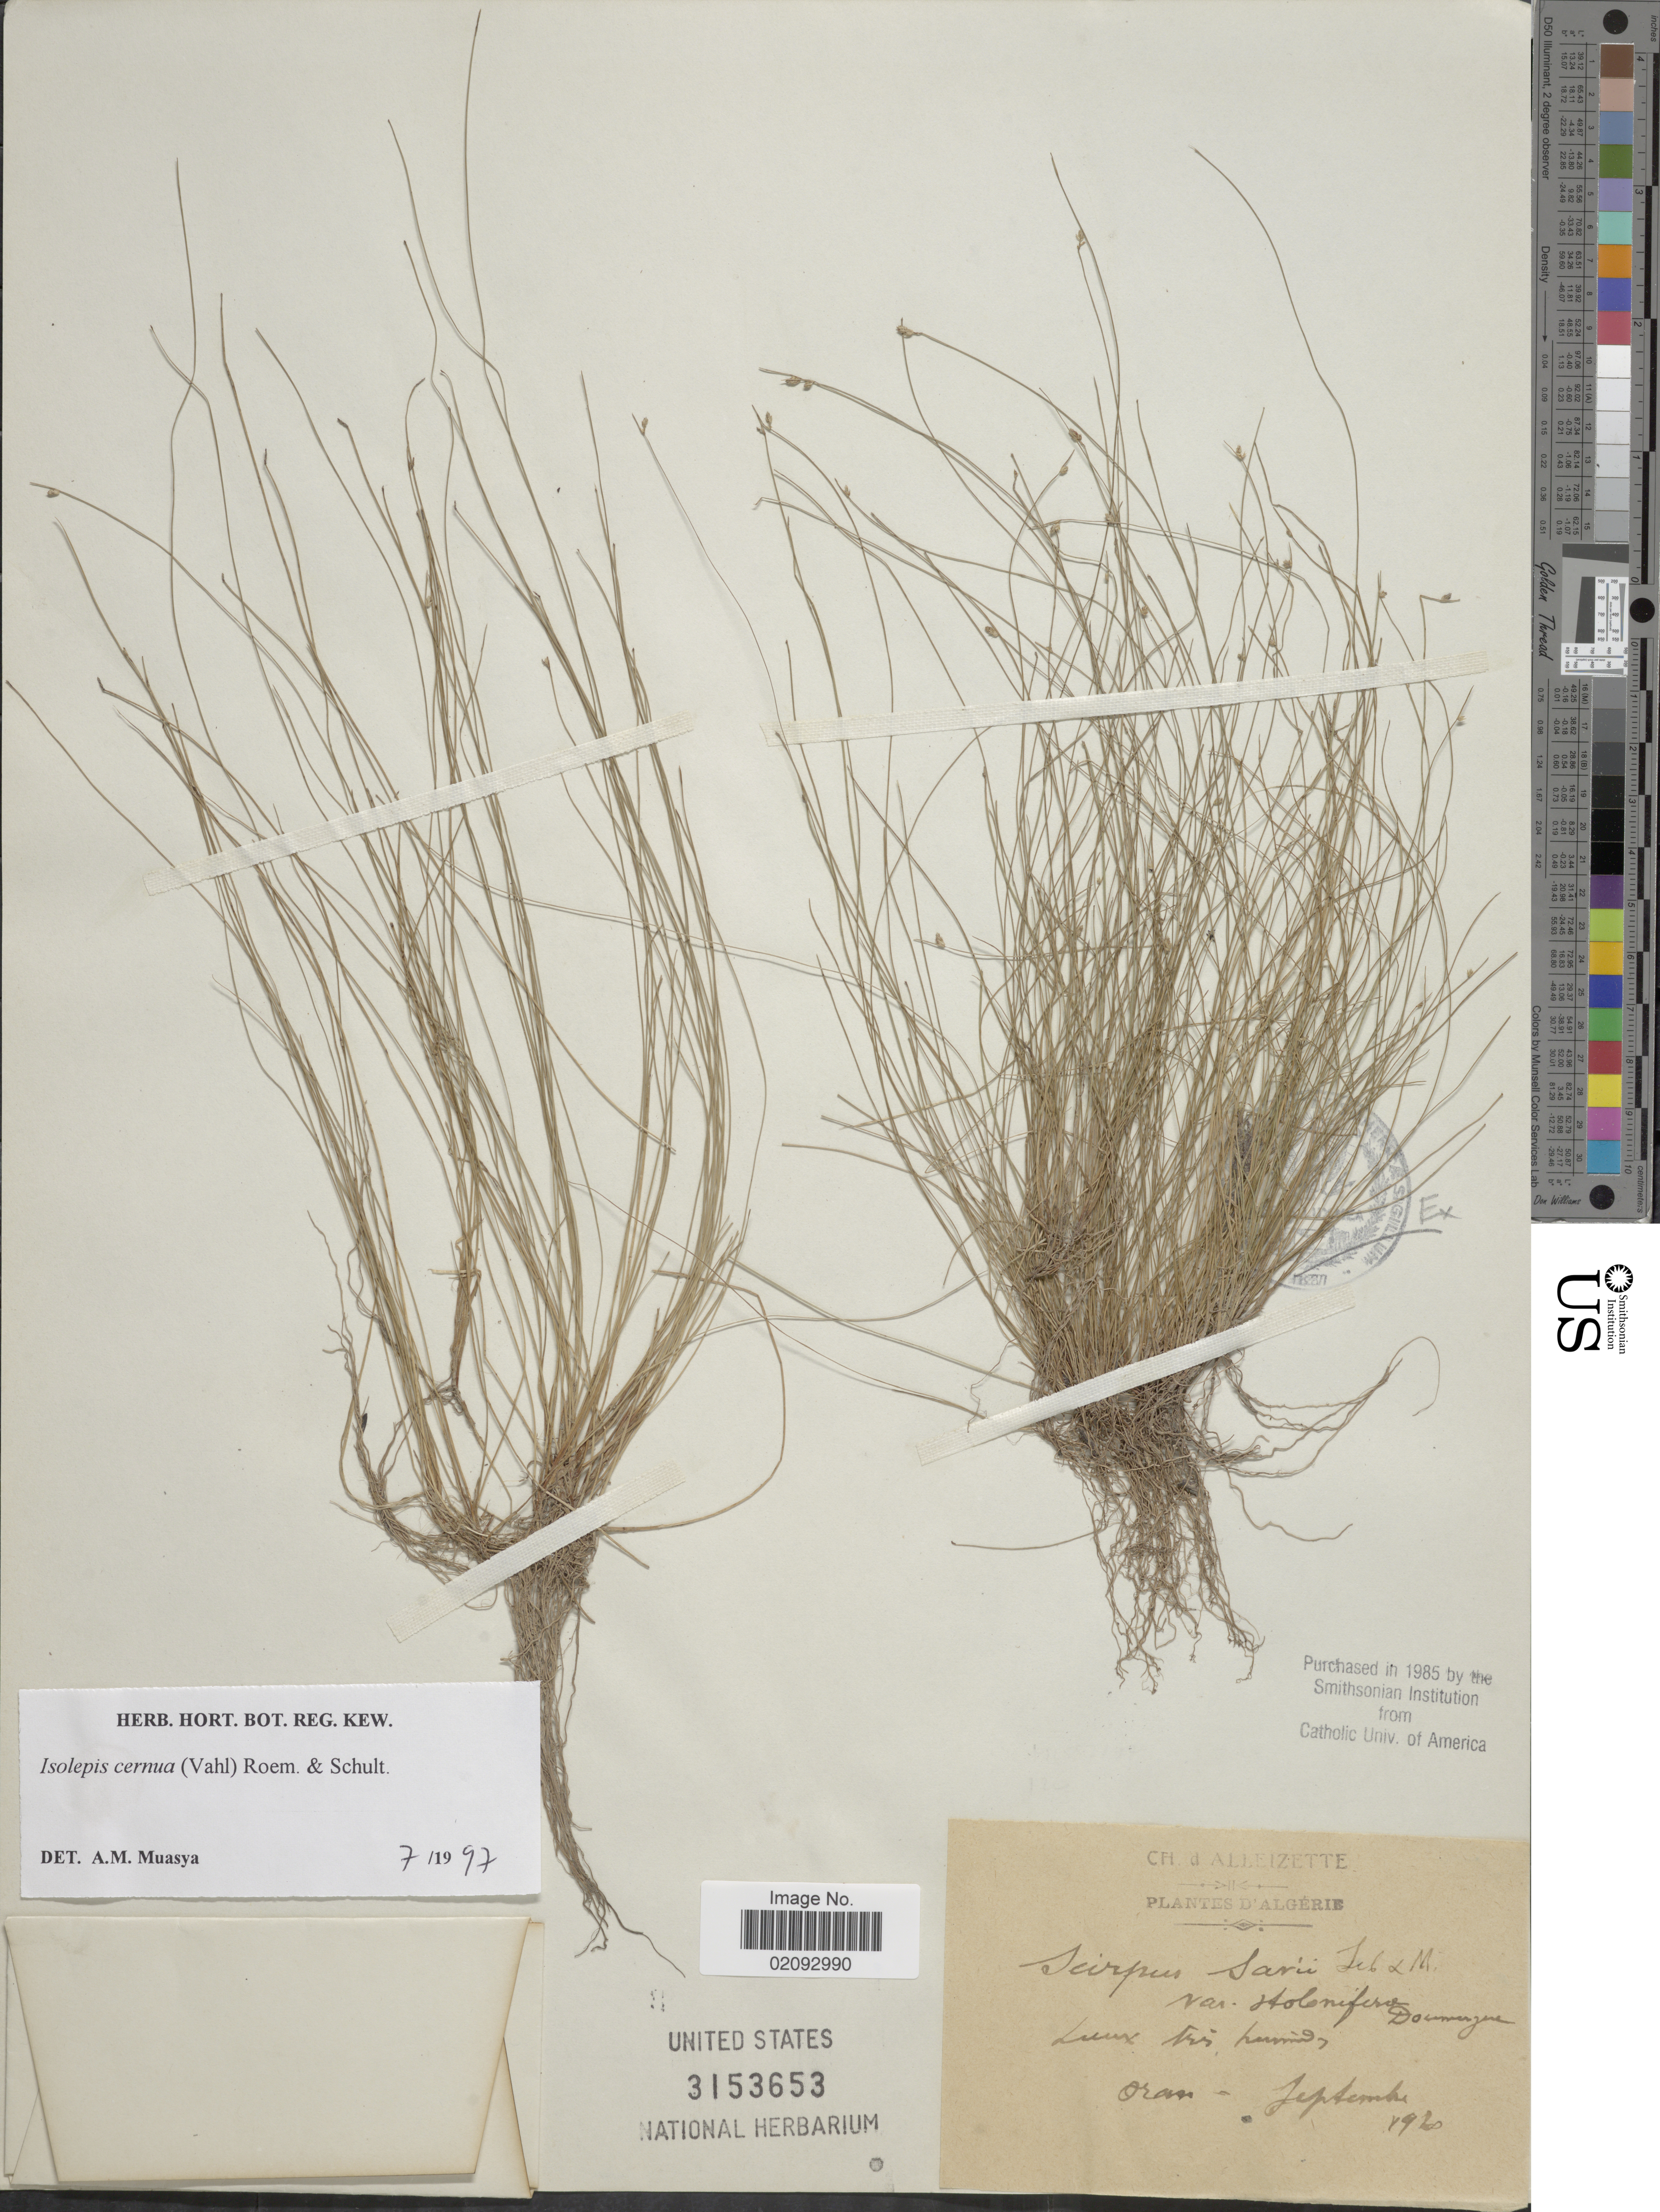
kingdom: Plantae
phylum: Tracheophyta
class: Liliopsida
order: Poales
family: Cyperaceae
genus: Isolepis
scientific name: Isolepis cernua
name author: (Vahl) Roem. & Schult.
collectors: D'alleizette, CH.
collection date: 1920-09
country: Algeria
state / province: Oran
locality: Lieux très humides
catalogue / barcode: US 3153653